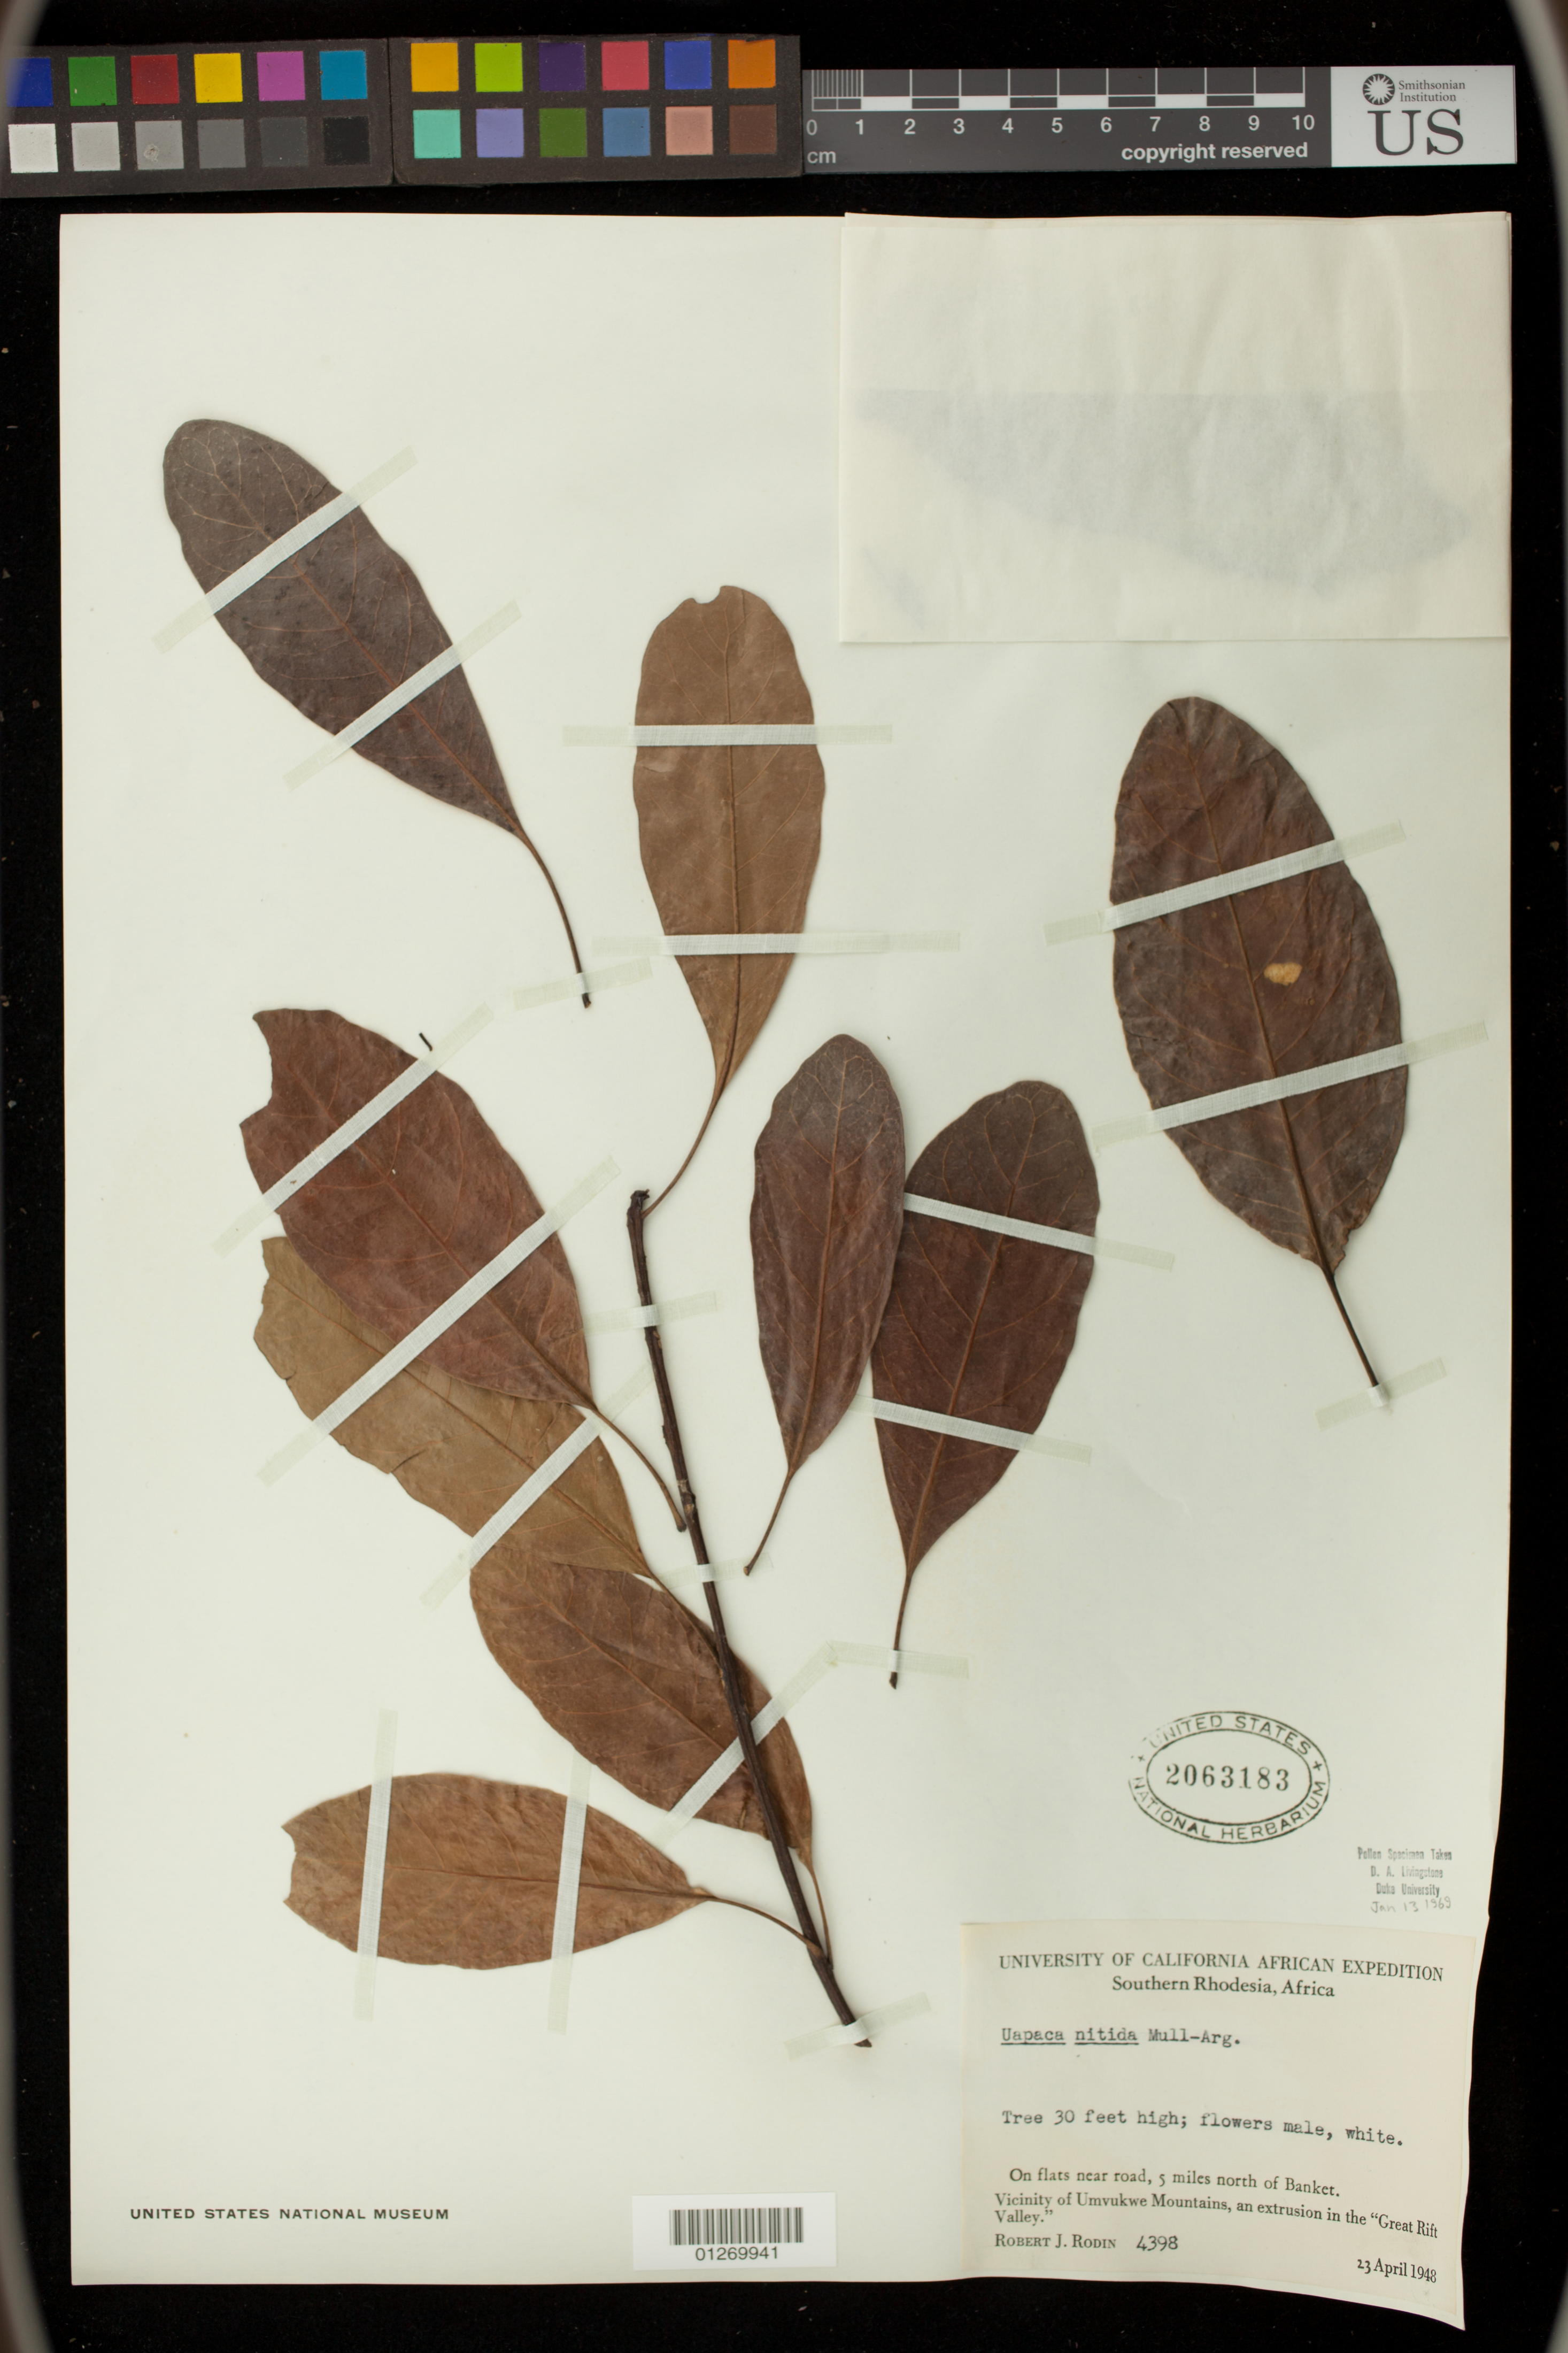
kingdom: Plantae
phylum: Tracheophyta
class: Magnoliopsida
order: Malpighiales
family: Phyllanthaceae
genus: Uapaca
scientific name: Uapaca nitida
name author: Müll. Arg.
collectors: R. Rodin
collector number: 4398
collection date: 1948-04-23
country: Zimbabwe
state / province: Mashonaland West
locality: On flats near road, 5 miles north of Banket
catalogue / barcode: US 2063183